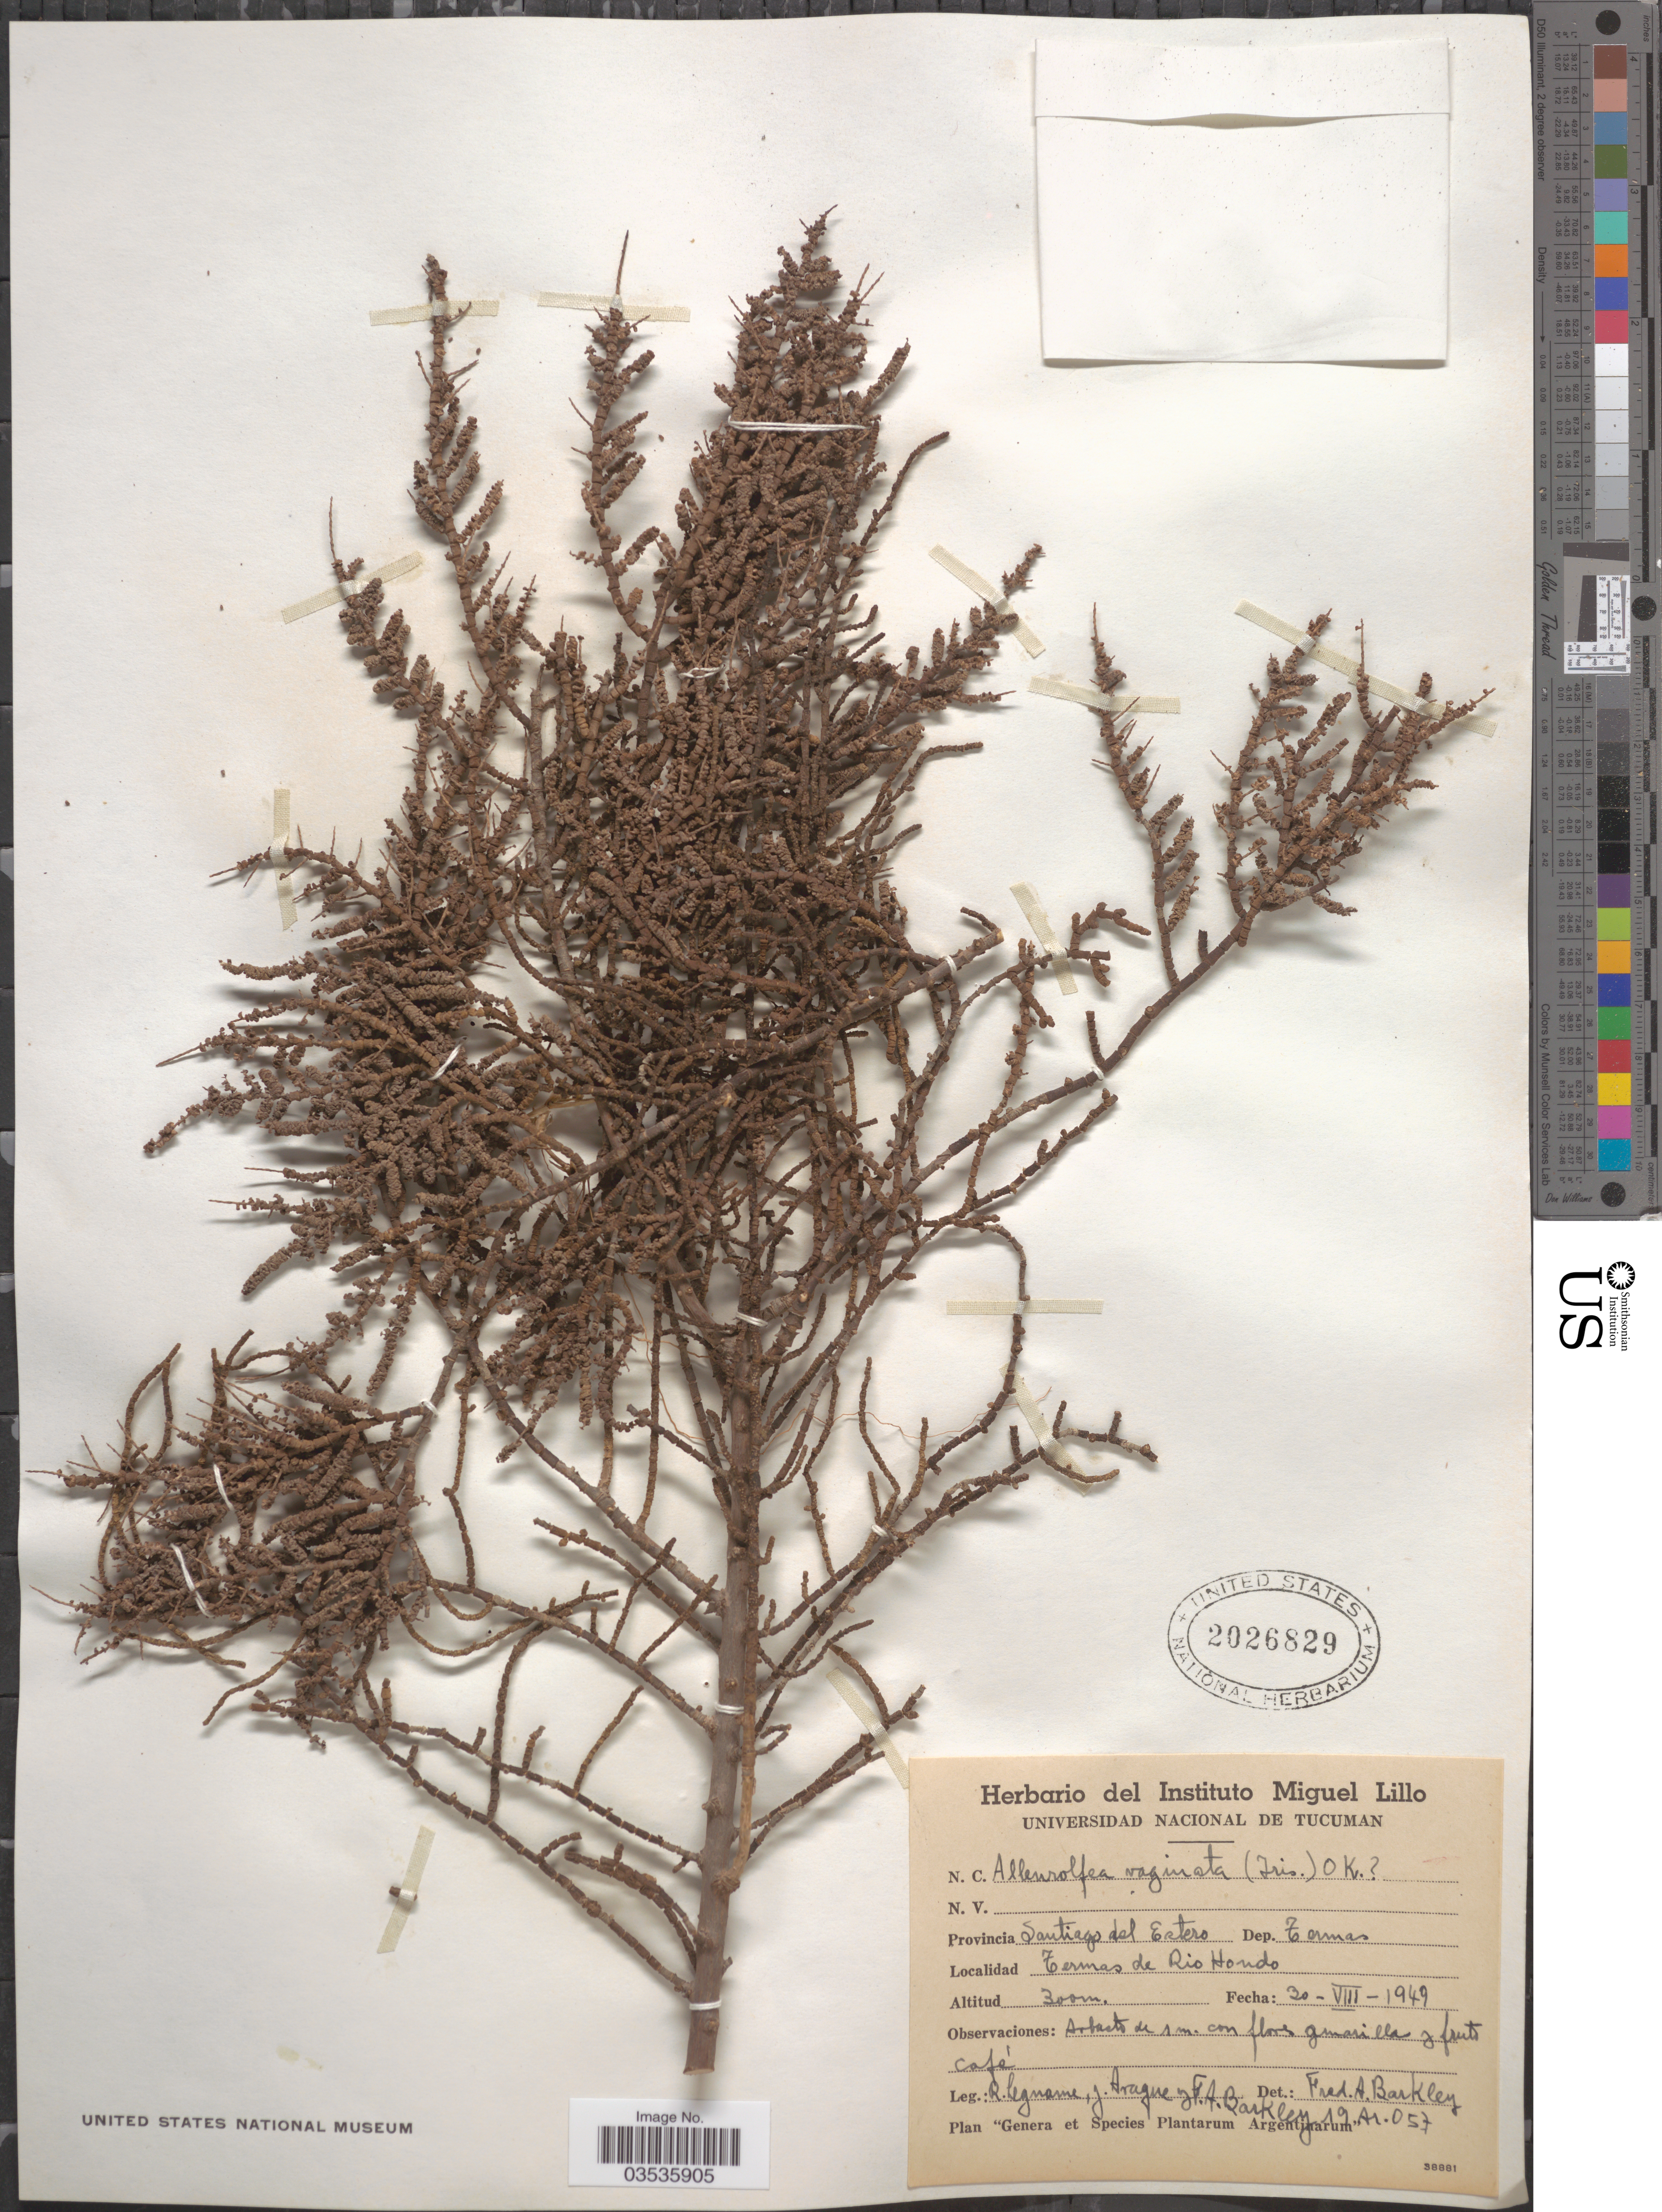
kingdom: Plantae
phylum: Tracheophyta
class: Magnoliopsida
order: Caryophyllales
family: Amaranthaceae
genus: Allenrolfea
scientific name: Allenrolfea vaginata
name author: (Griseb.) Kuntze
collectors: R. Legname, J. Arague & F. A. Barkley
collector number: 19A1057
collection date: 1949-08-30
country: Argentina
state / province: Santiago del Estero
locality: Dep. Termas. Termas de Rio Hondo.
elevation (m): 300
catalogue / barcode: US 2026829